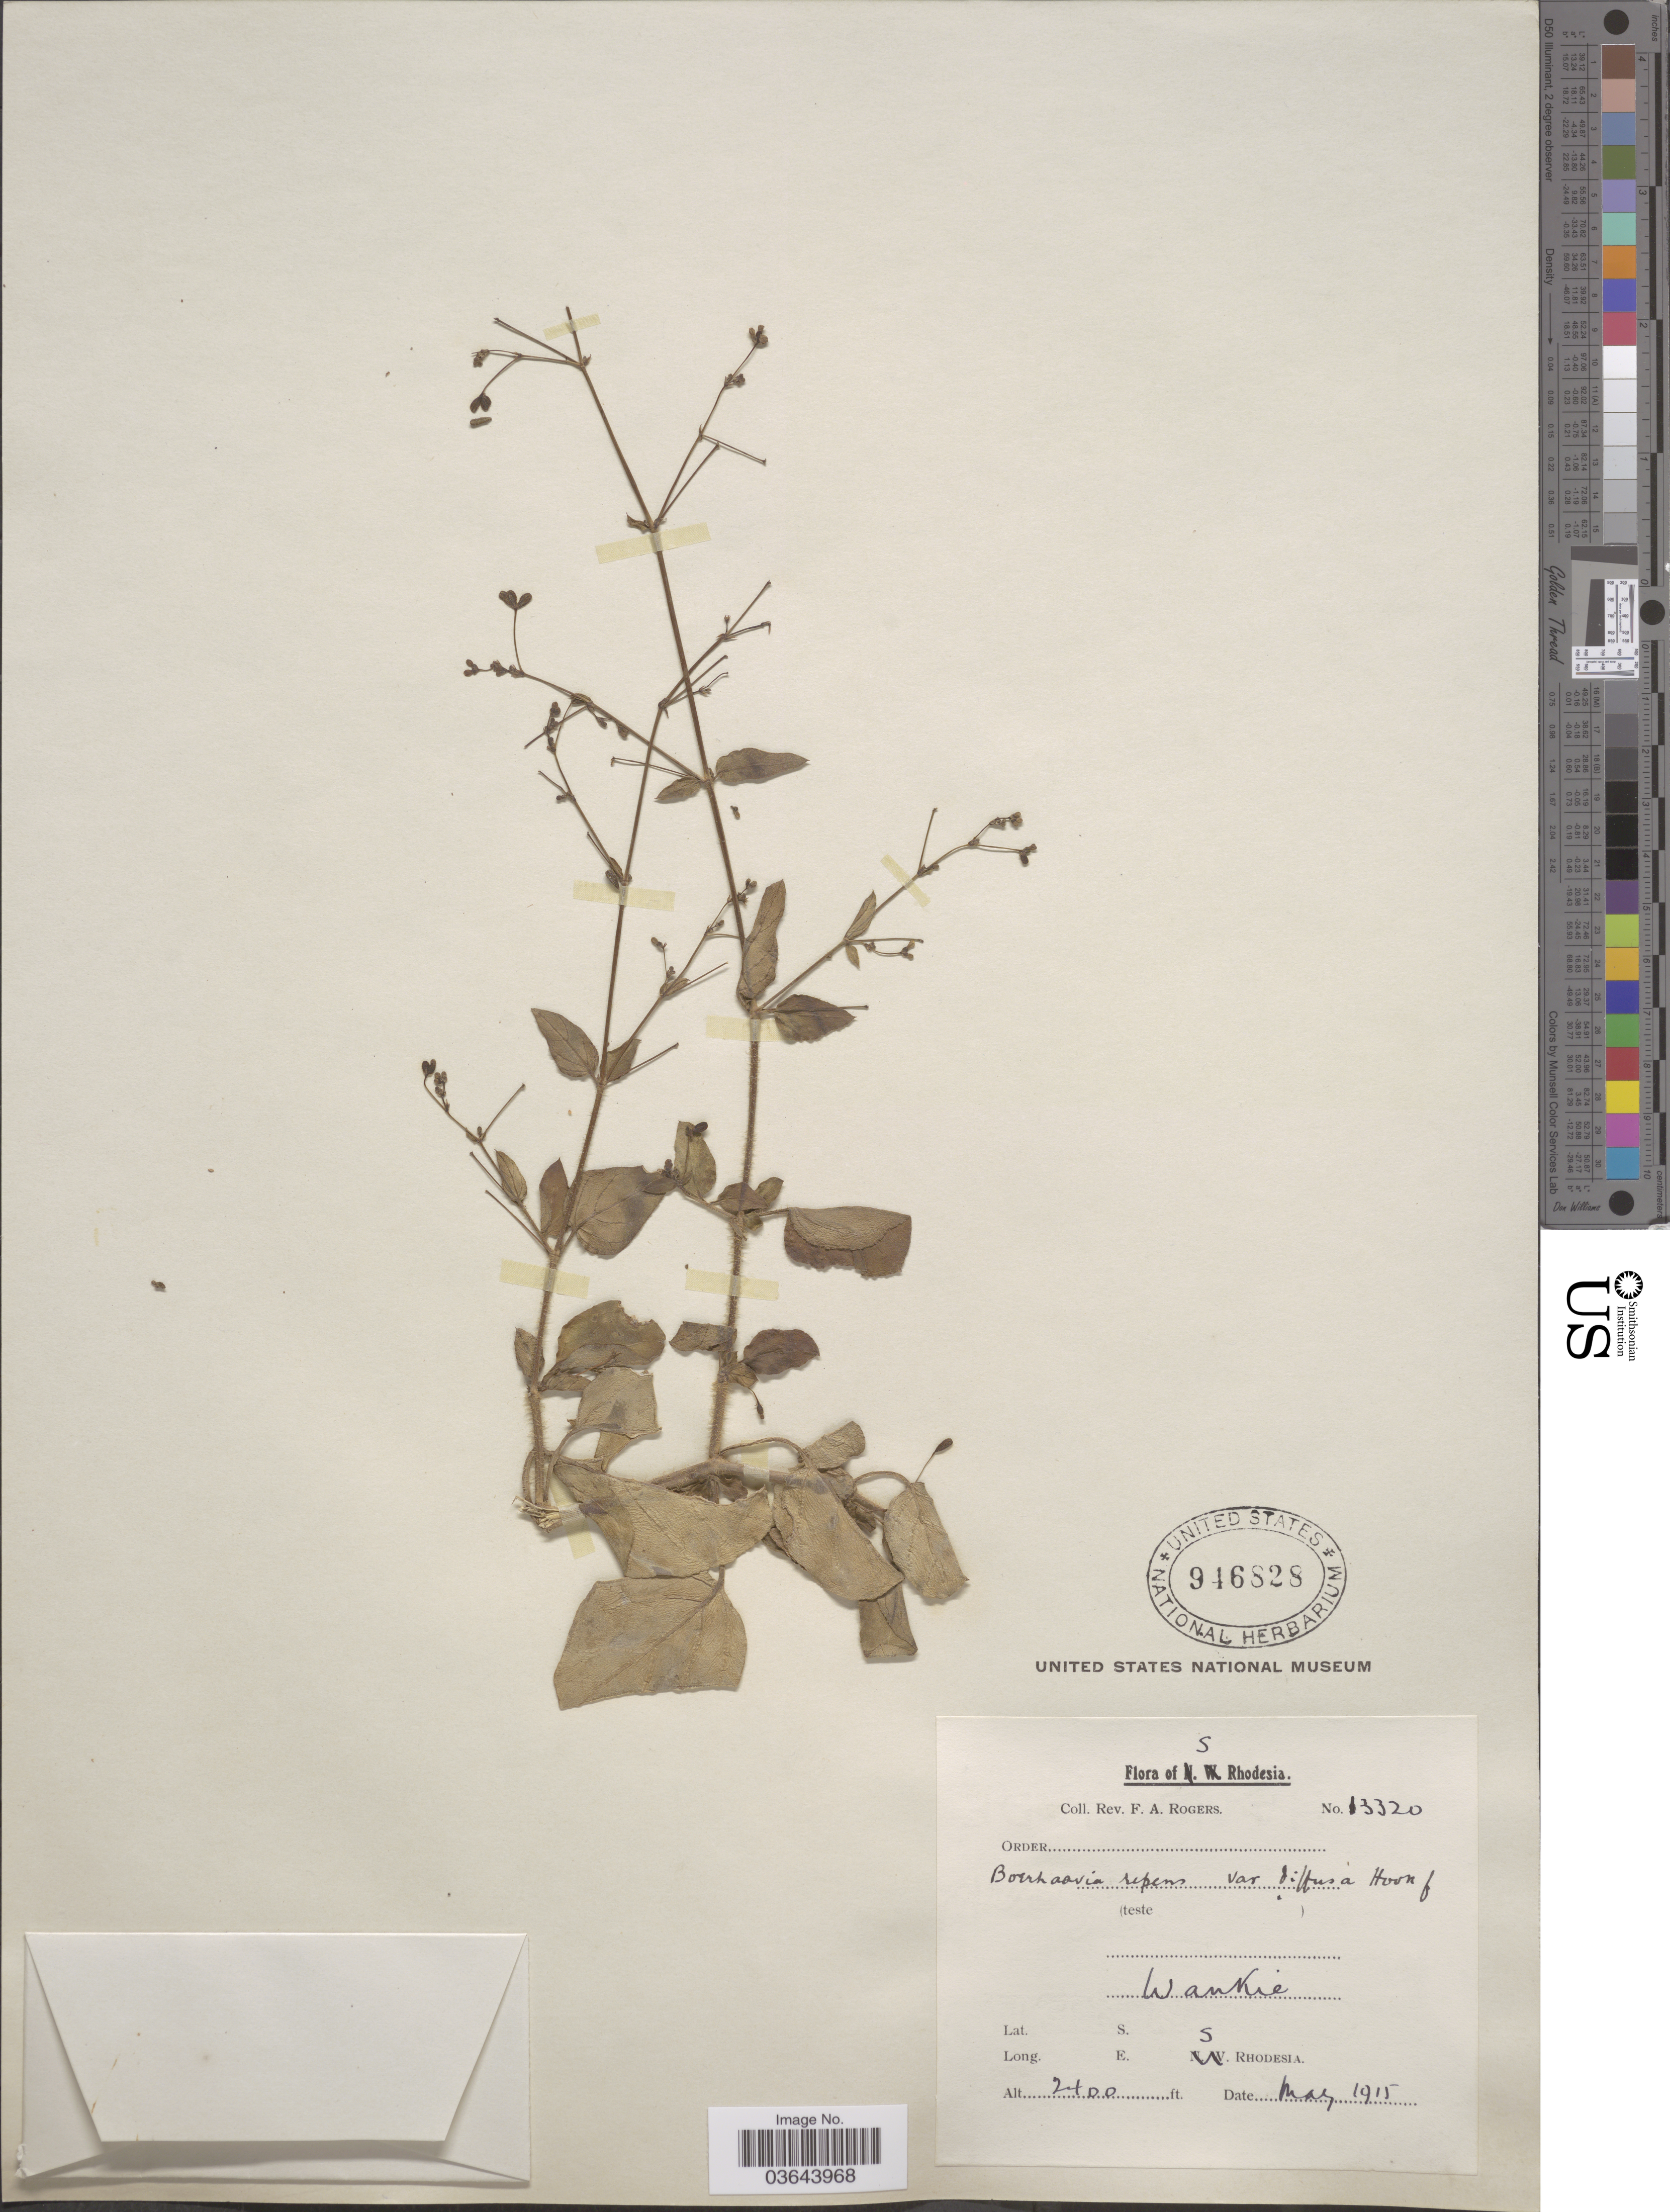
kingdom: Plantae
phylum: Tracheophyta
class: Magnoliopsida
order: Caryophyllales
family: Nyctaginaceae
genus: Boerhavia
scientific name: Boerhavia repens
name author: L.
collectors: F. A. Rogers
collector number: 13320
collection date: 1915-05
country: Zimbabwe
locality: Wankie. S. Rhodesia.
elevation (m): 732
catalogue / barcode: US 946828